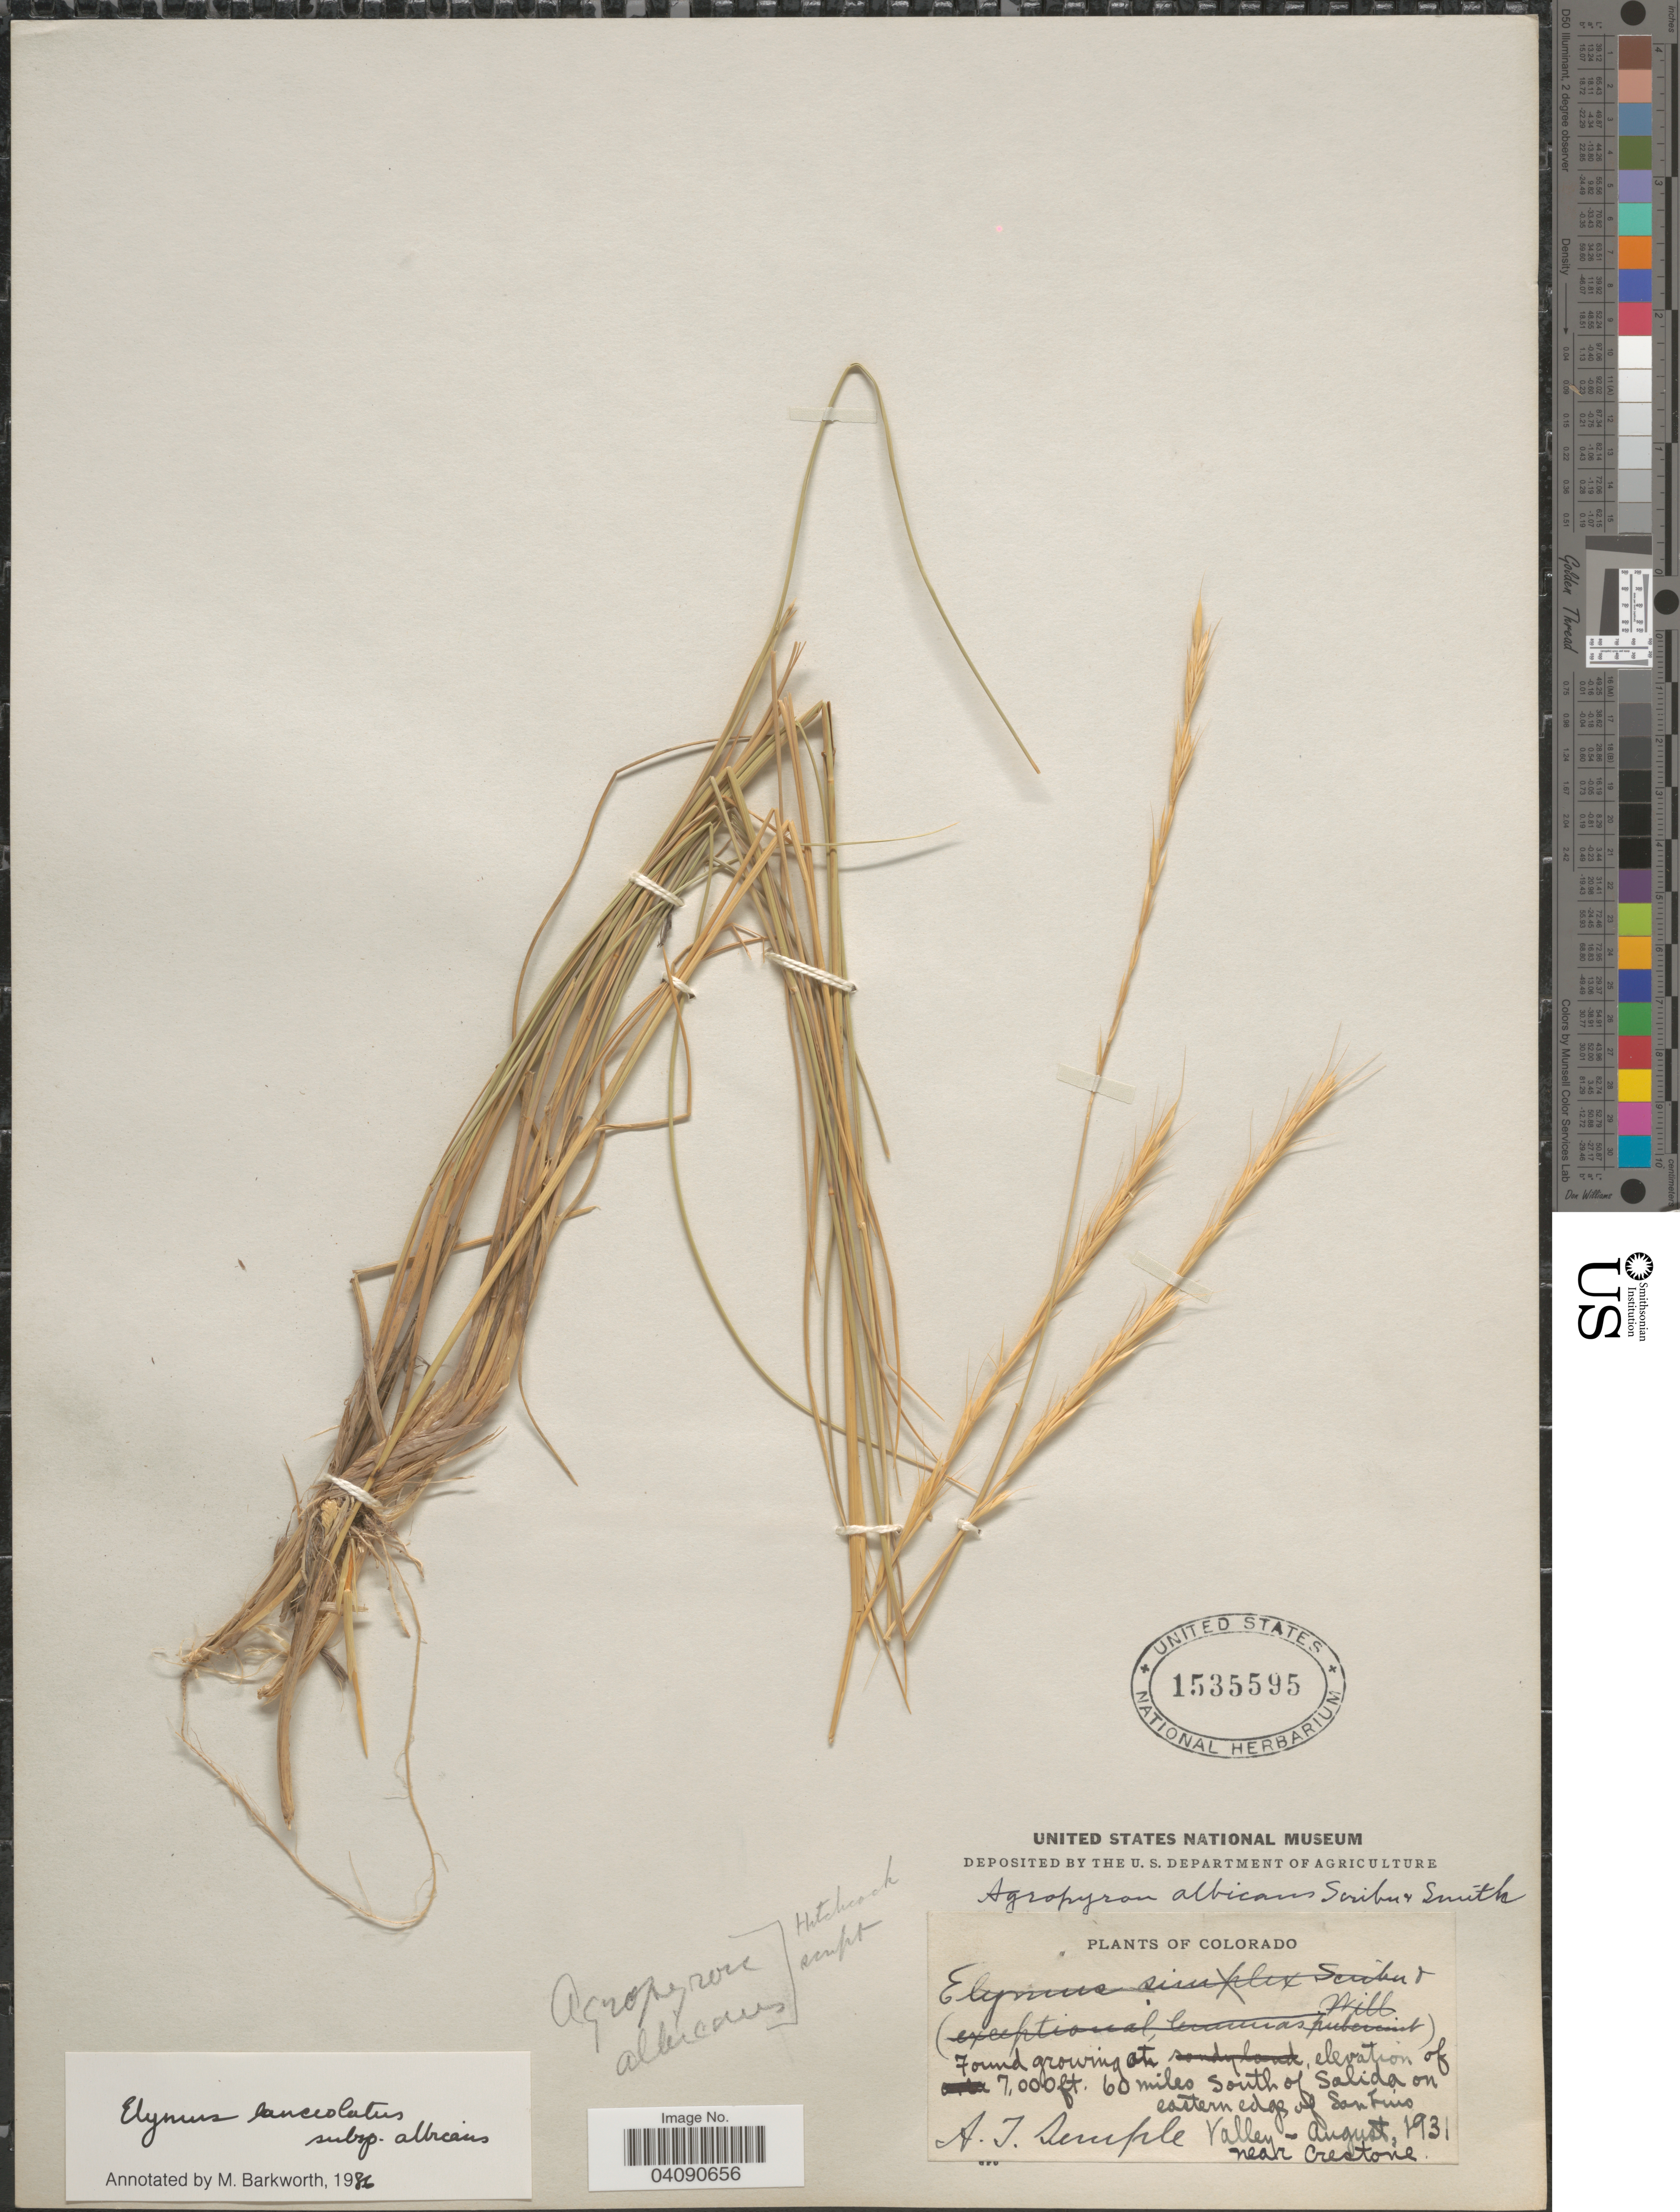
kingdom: Plantae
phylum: Tracheophyta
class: Liliopsida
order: Poales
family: Poaceae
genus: Elymus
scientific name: Elymus albicans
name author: (Scribn. & J.G. Sm.) Á. Löve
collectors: A. Semple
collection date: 1931-08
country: United States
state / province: Colorado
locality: Found growing at 60 miles south of Salida on eastern edges of San Luis Valley-Near Crestone.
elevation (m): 2134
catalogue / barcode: US 1535595